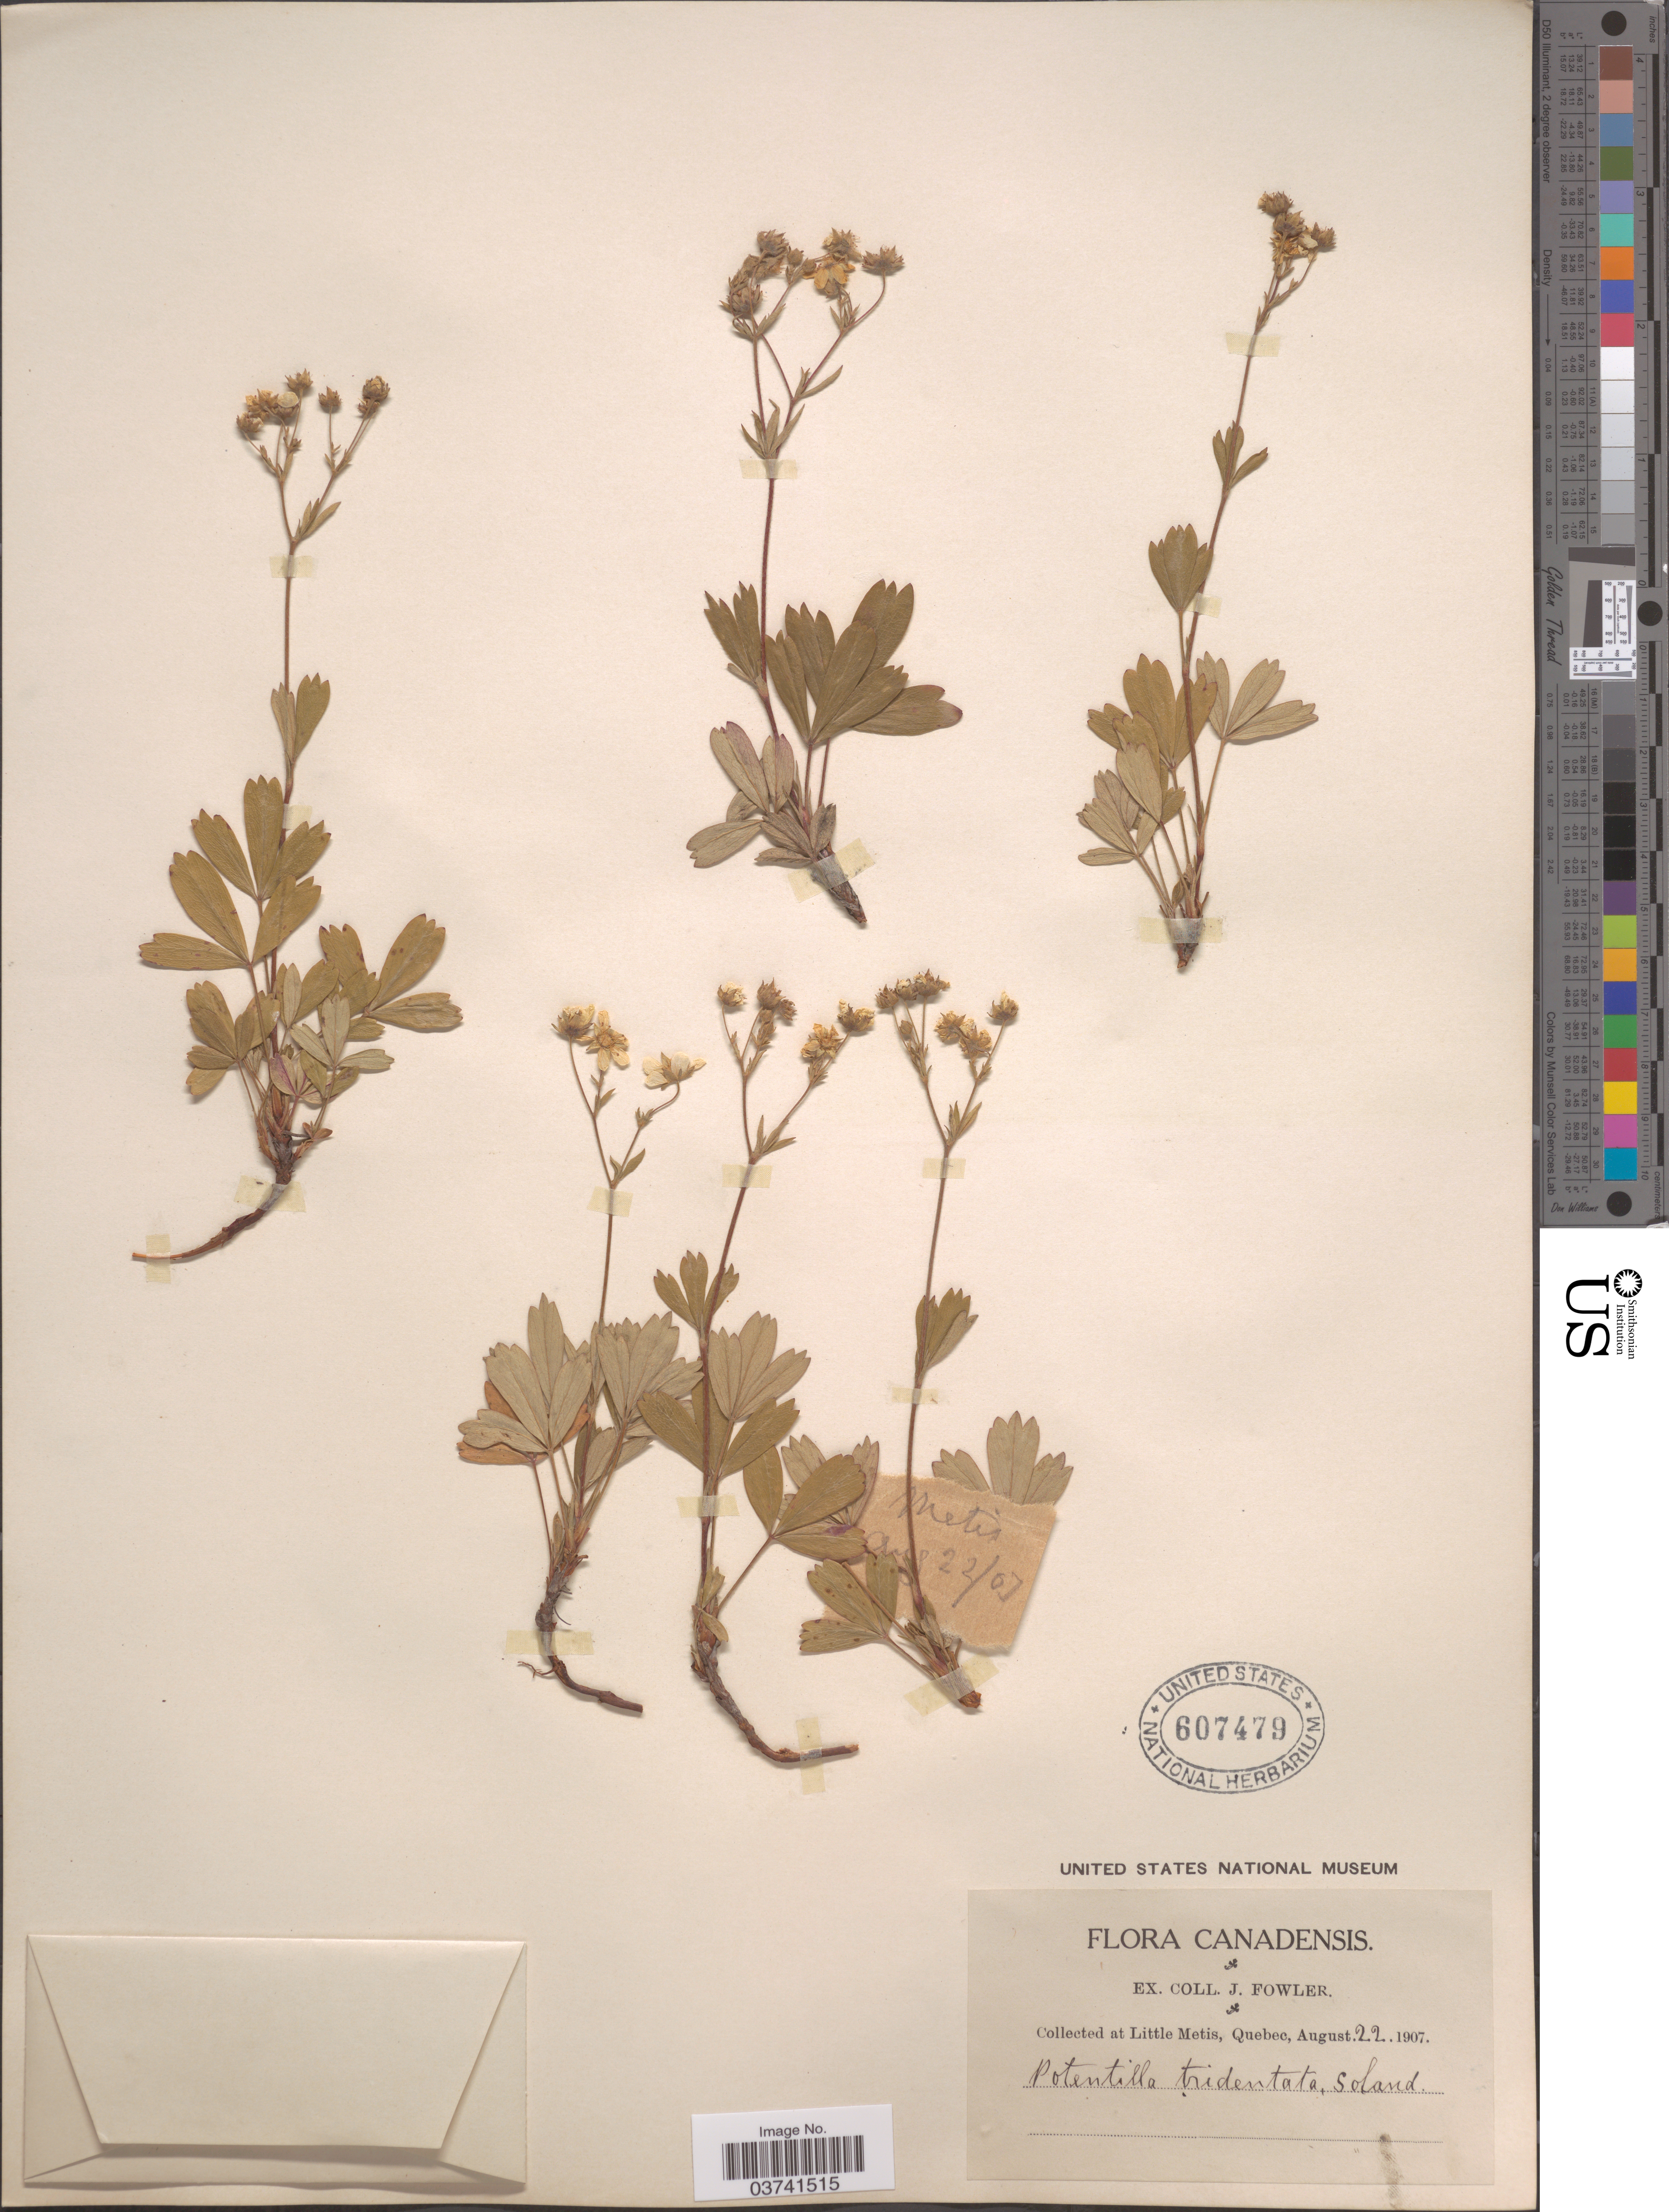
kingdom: Plantae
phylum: Tracheophyta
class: Magnoliopsida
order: Rosales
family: Rosaceae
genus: Potentilla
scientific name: Potentilla tridentata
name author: Aiton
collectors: J. Fowler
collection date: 1907-08-22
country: Canada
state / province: Quebec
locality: At Little Metis.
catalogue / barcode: US 607479